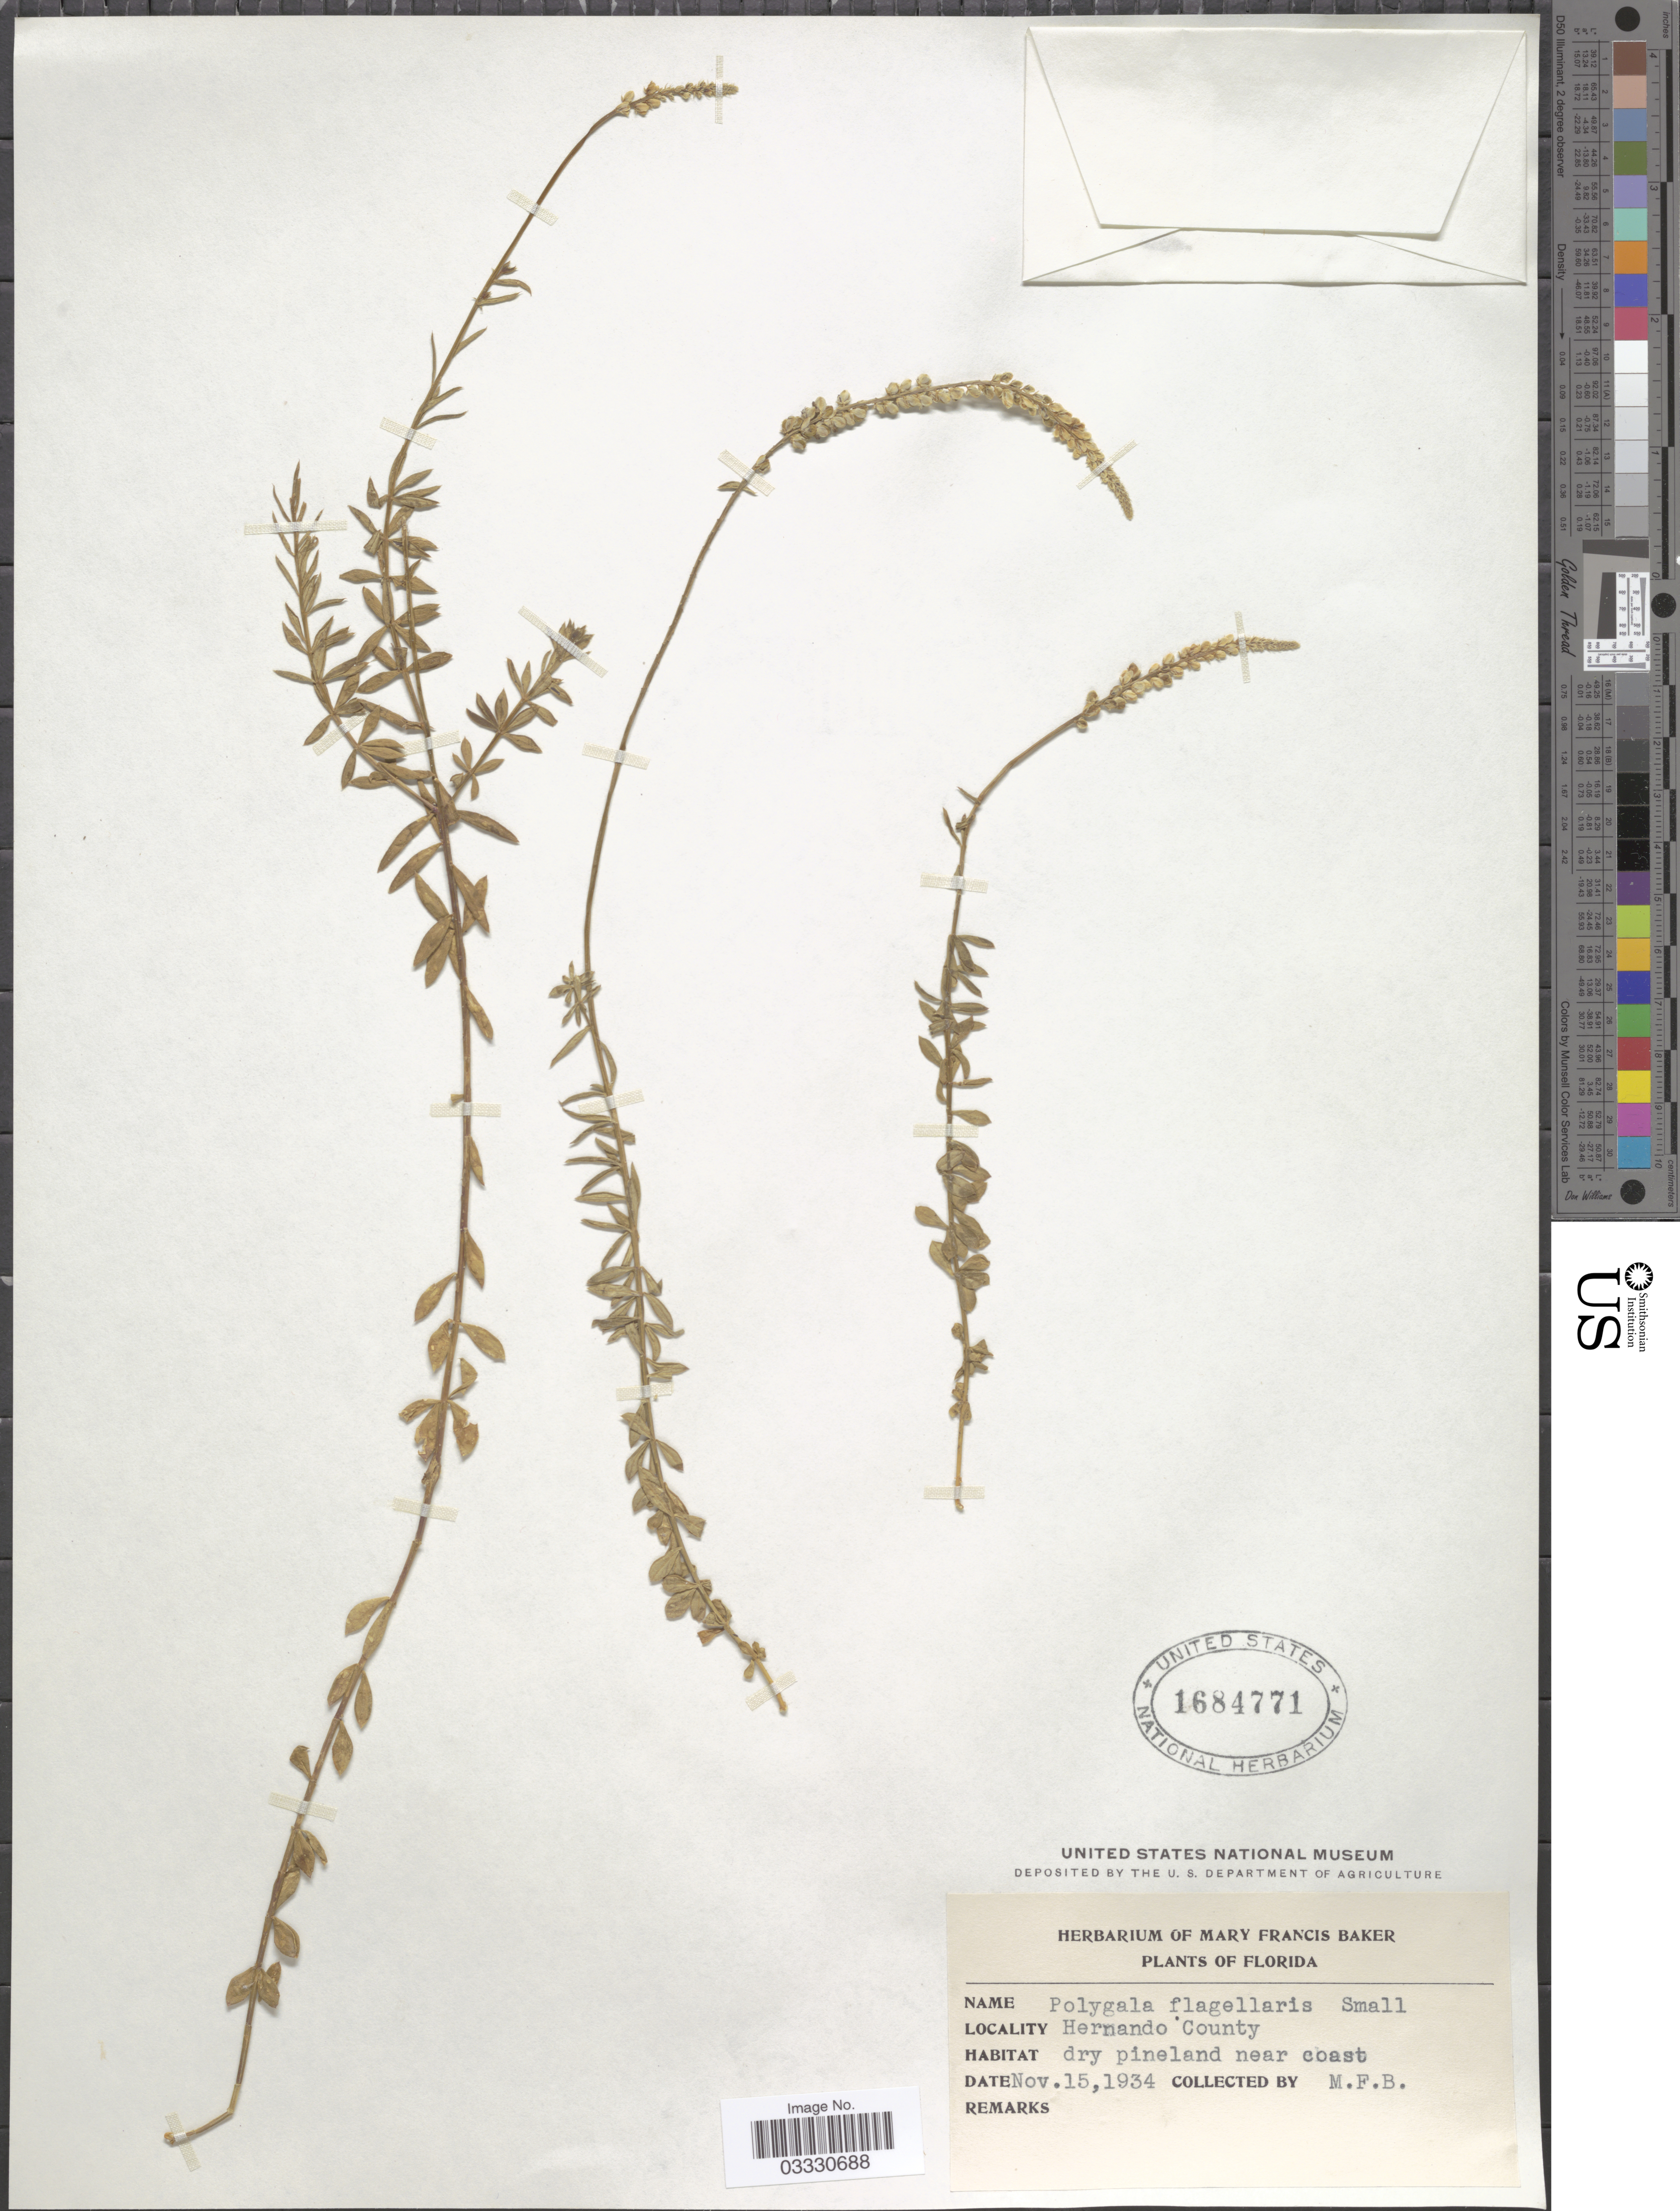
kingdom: Plantae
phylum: Tracheophyta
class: Magnoliopsida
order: Fabales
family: Polygalaceae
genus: Polygala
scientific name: Polygala flagellaris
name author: Small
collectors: M. F. Baker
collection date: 1934-11-15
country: United States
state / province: Florida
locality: Hernando County.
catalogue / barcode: US 1684771